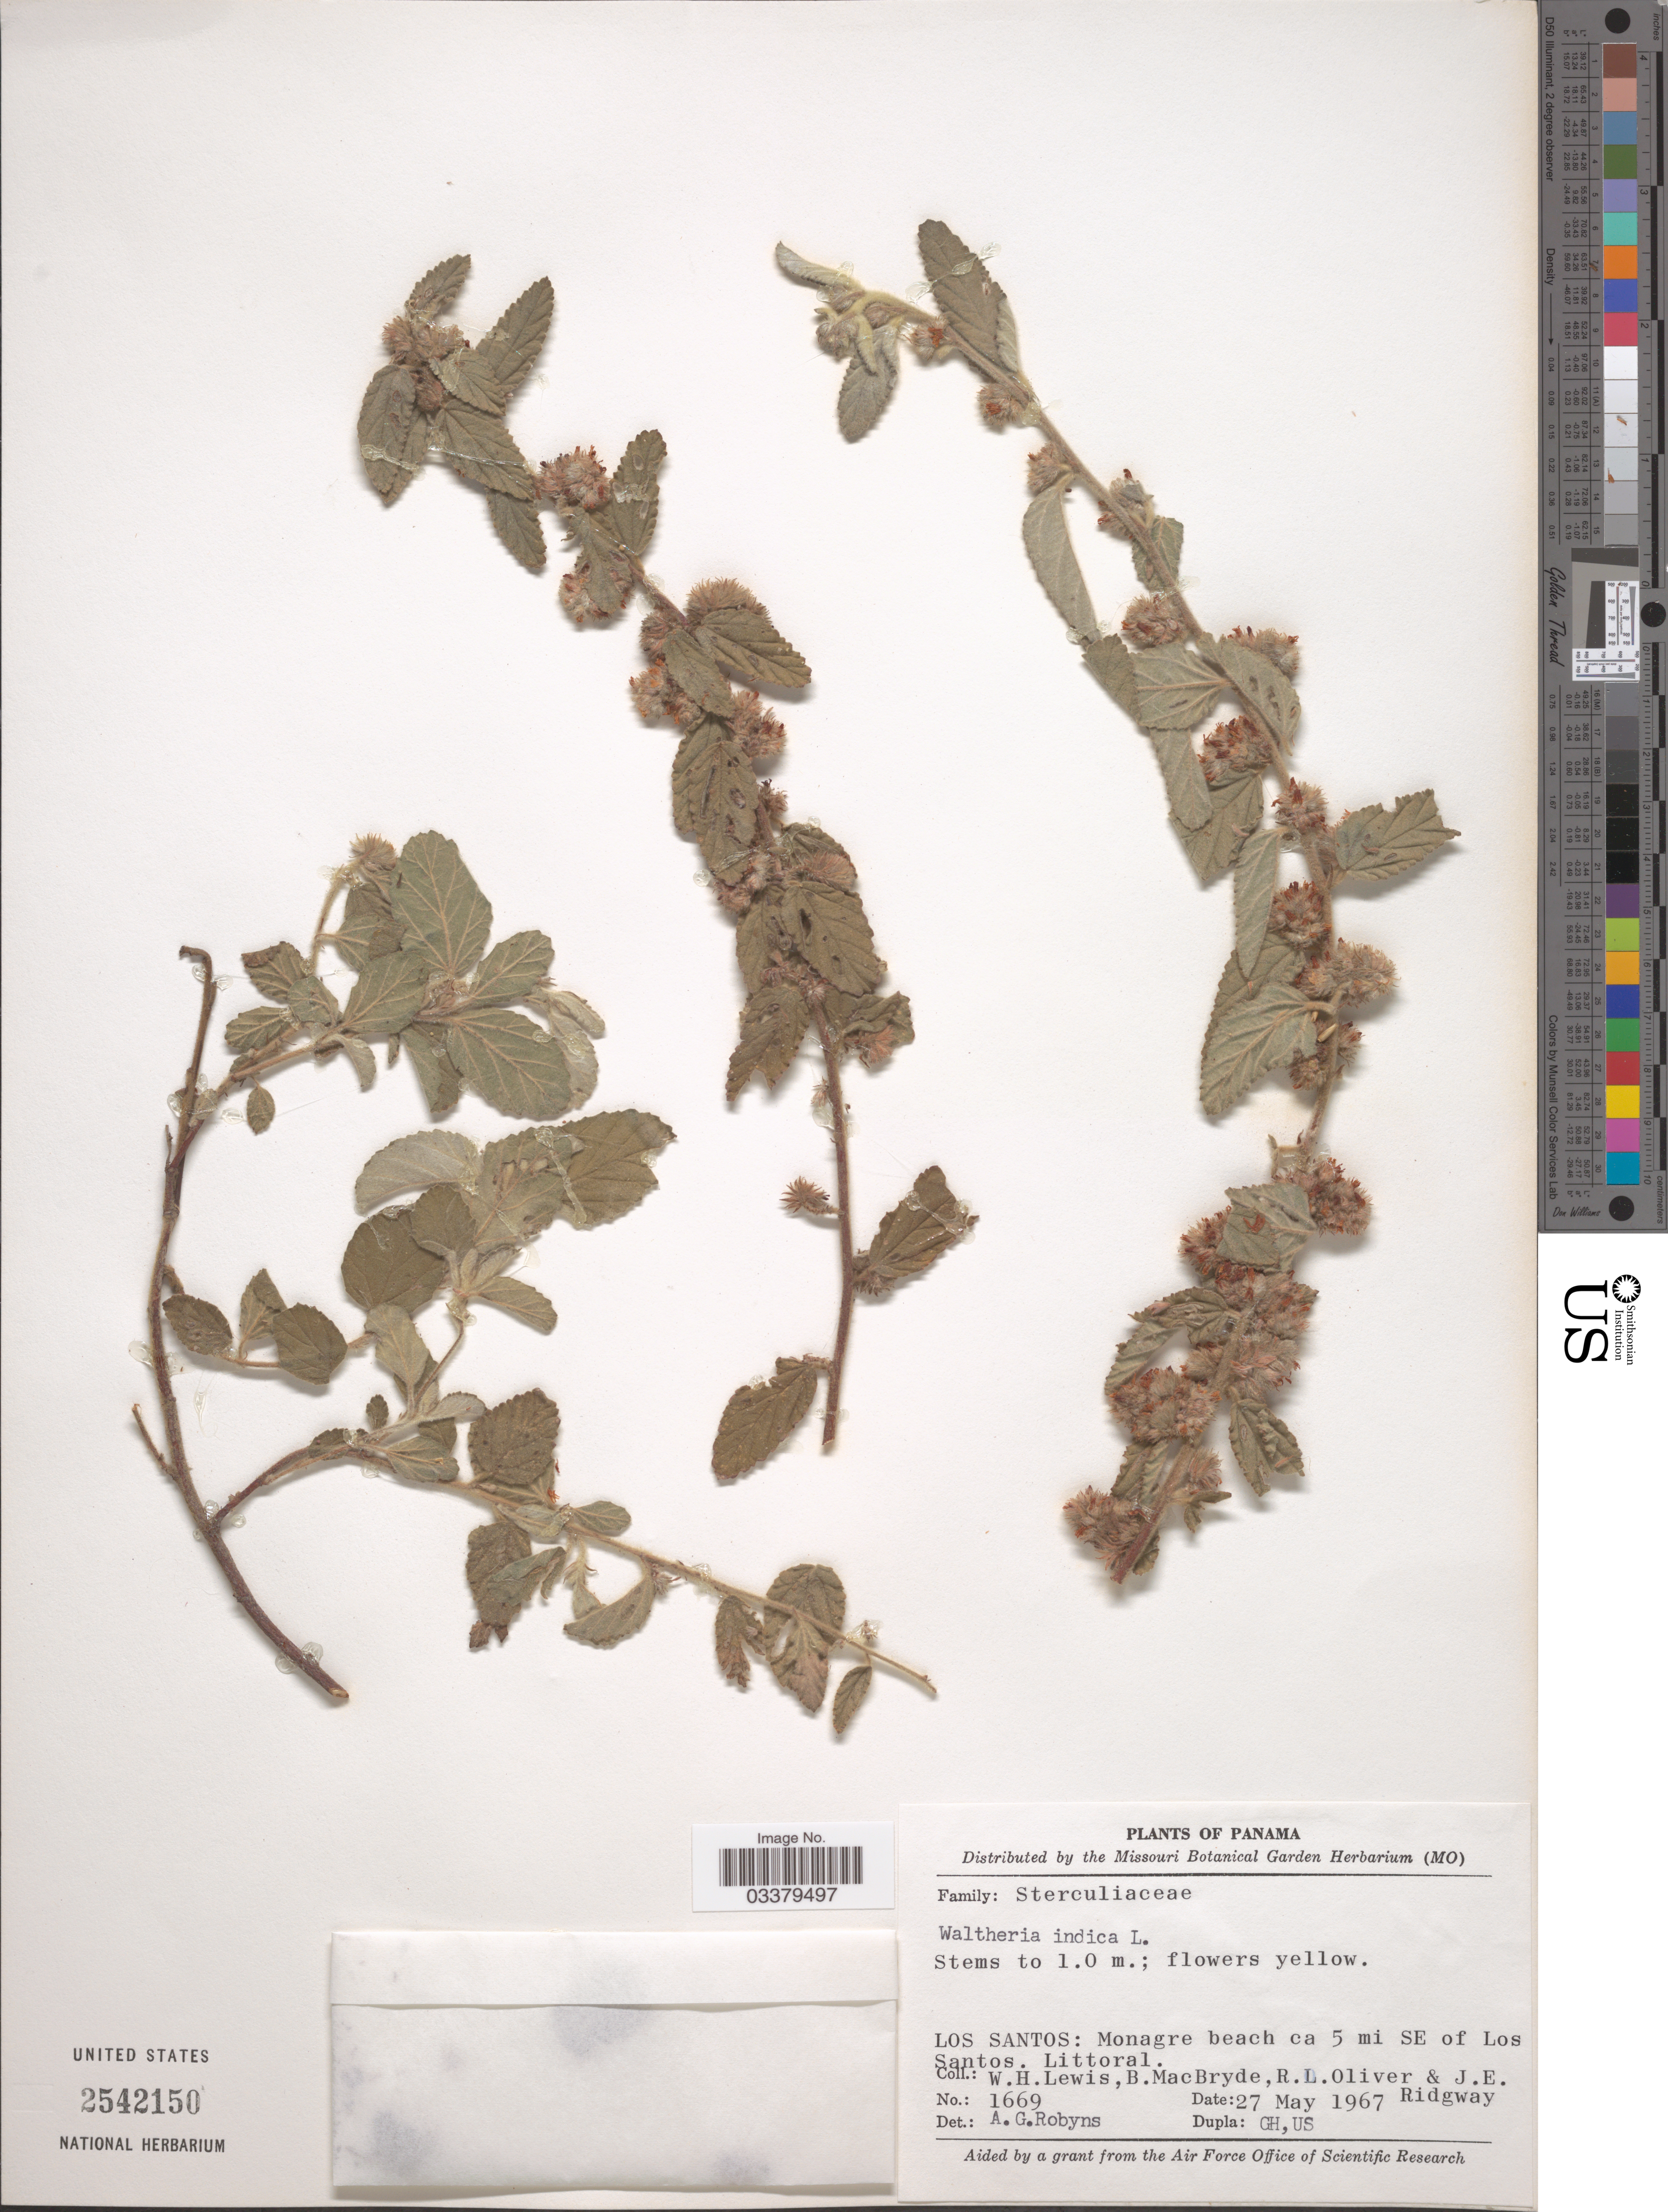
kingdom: Plantae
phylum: Tracheophyta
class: Magnoliopsida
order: Malvales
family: Malvaceae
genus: Waltheria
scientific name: Waltheria indica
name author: L.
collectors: W. H. Lewis, B. MacBryde, R. Oliver & J. Ridgway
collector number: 1669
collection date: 1967-05-27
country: Panama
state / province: Los Santos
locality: Monagre beach ca 5 mi SE of Los Santos. Littoral.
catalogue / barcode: US 2542150